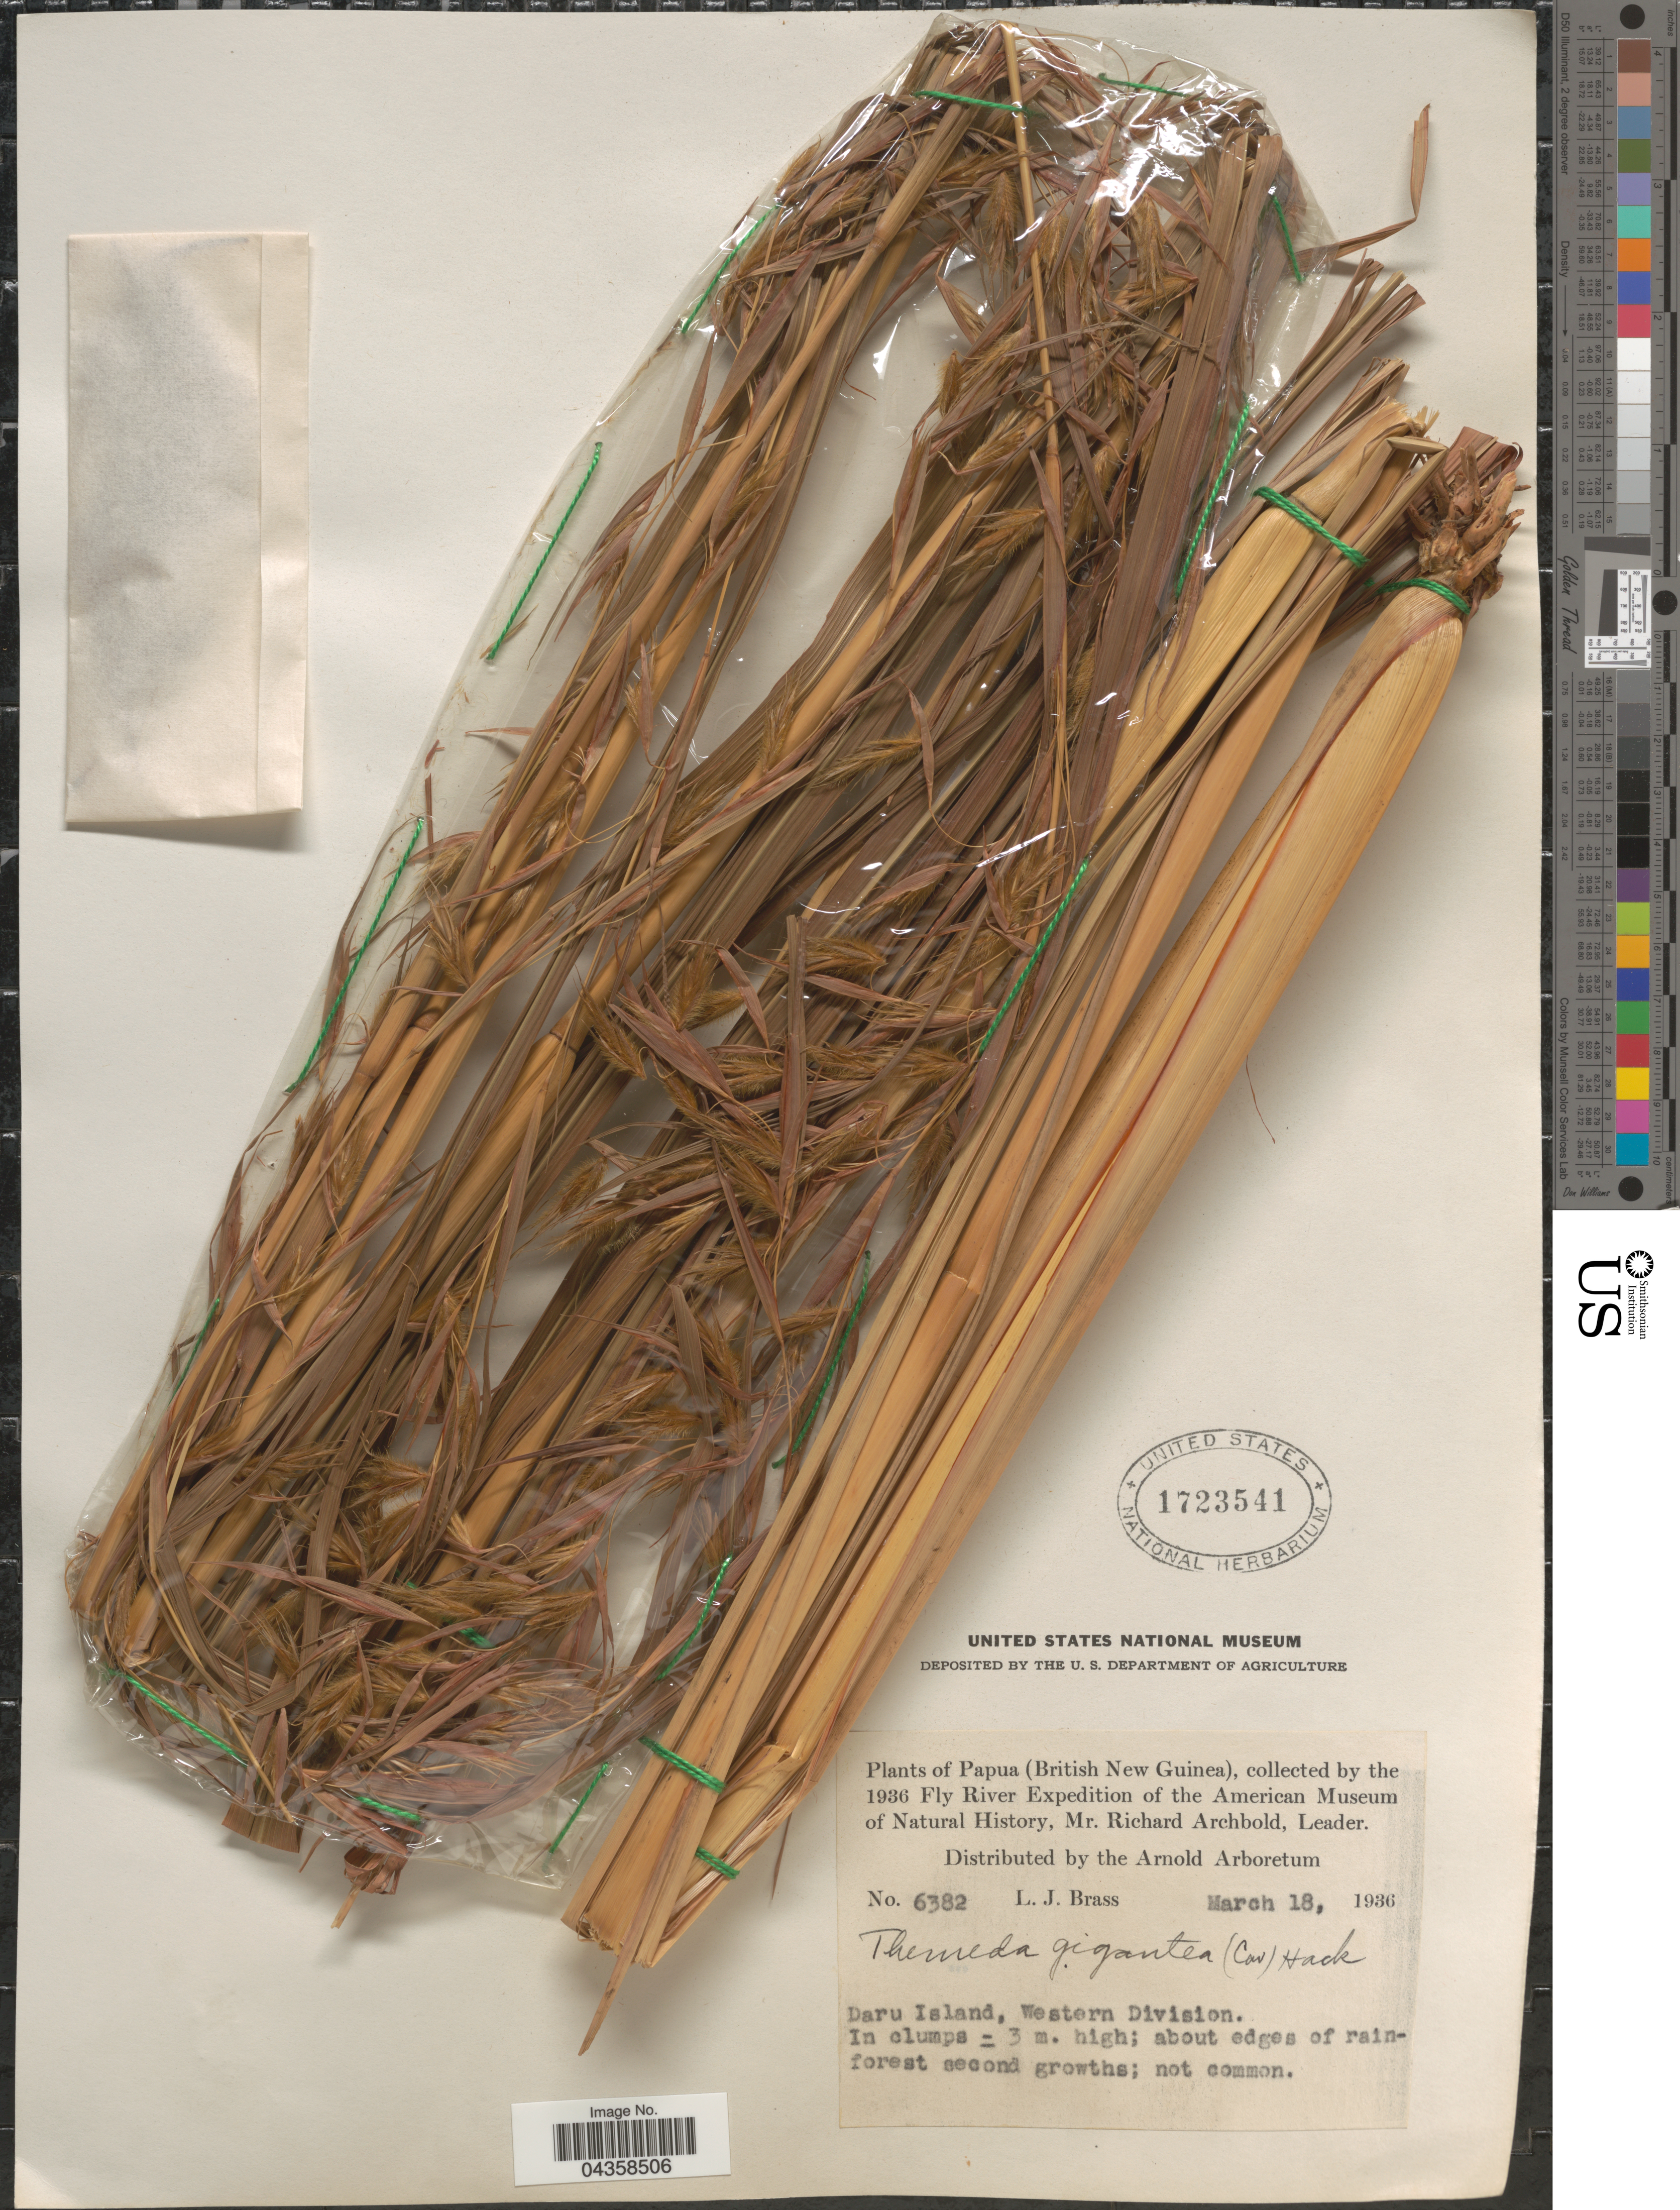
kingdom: Plantae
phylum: Tracheophyta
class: Liliopsida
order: Poales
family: Poaceae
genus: Themeda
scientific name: Themeda gigantea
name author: Hack.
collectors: L. J. Brass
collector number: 6382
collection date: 1936-03-18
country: Papua New Guinea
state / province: Manus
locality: Papua (British New Guinea). 1936 Fly River Expedition of the American Museum of Natural History. Daru Island, Western Division.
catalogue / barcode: US 1723541